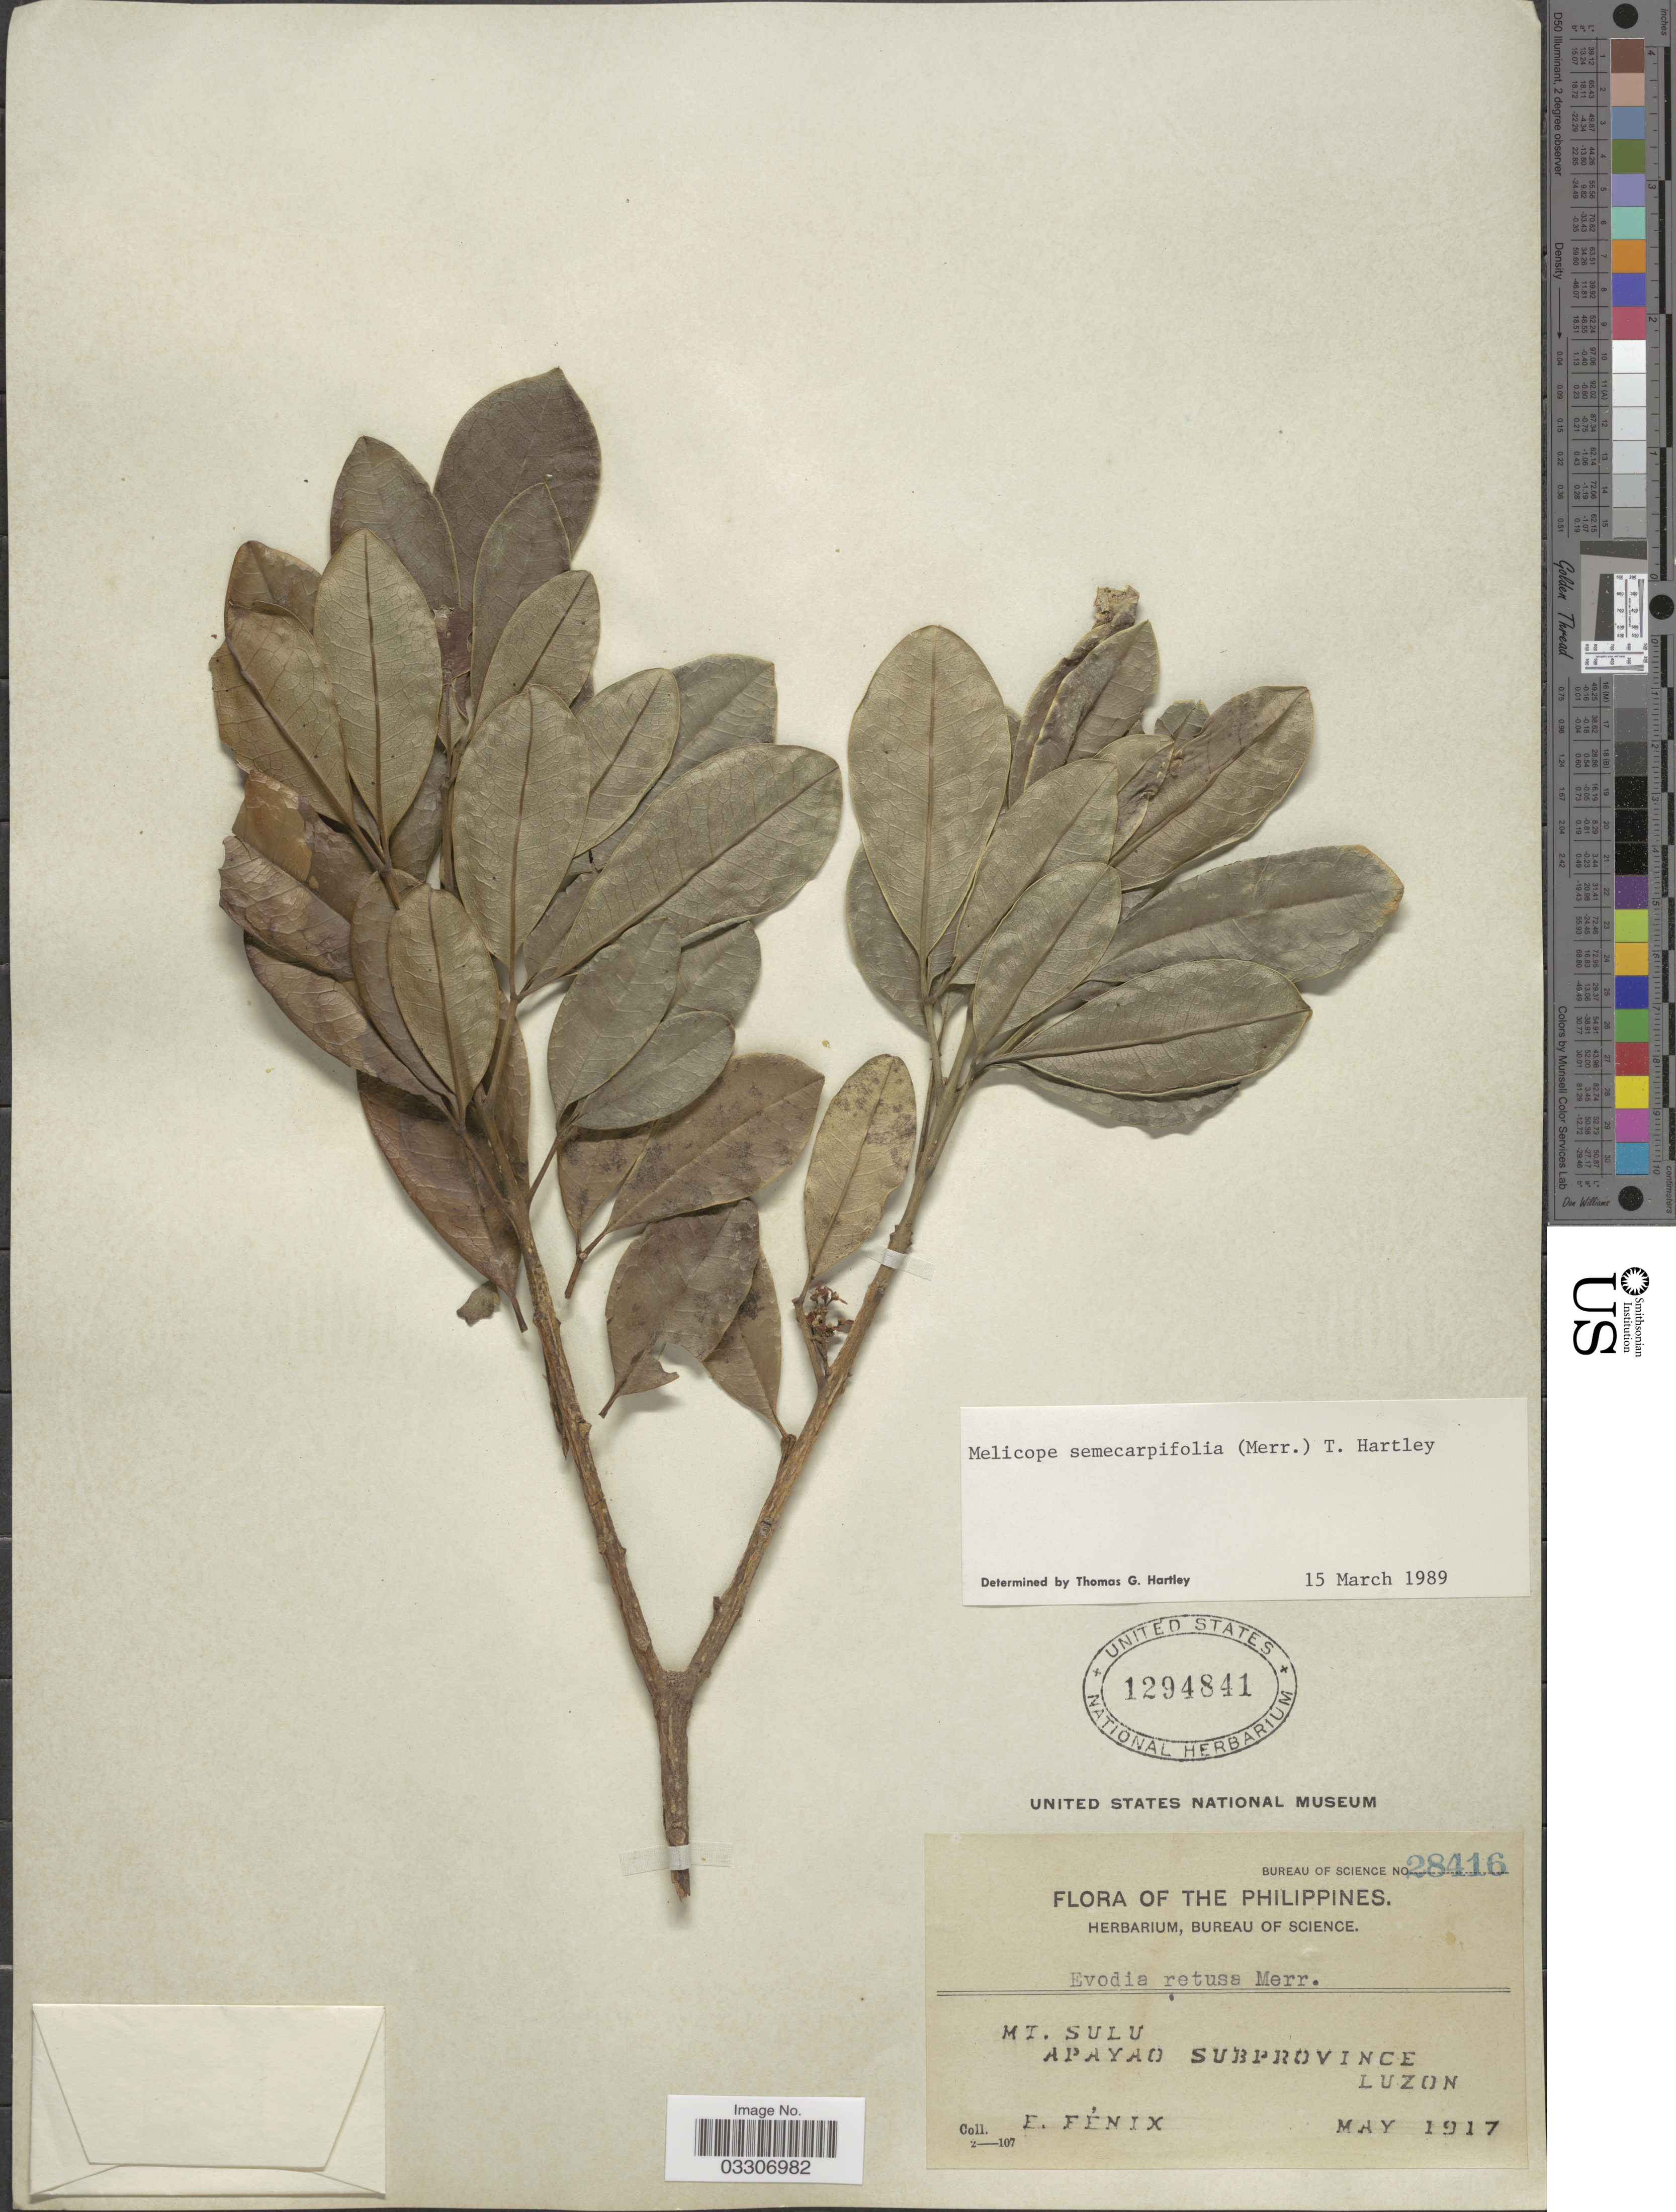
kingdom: Plantae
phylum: Tracheophyta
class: Magnoliopsida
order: Sapindales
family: Rutaceae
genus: Melicope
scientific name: Melicope semecarpifolia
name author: (Merr.) T.G. Hartley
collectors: E. Fénix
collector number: Bureau of Science 28416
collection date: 1917-05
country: Philippines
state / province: Muslim Mindanao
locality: Mt. Sulu, Apayao Subprovince, Luzon.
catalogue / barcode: US 1294841